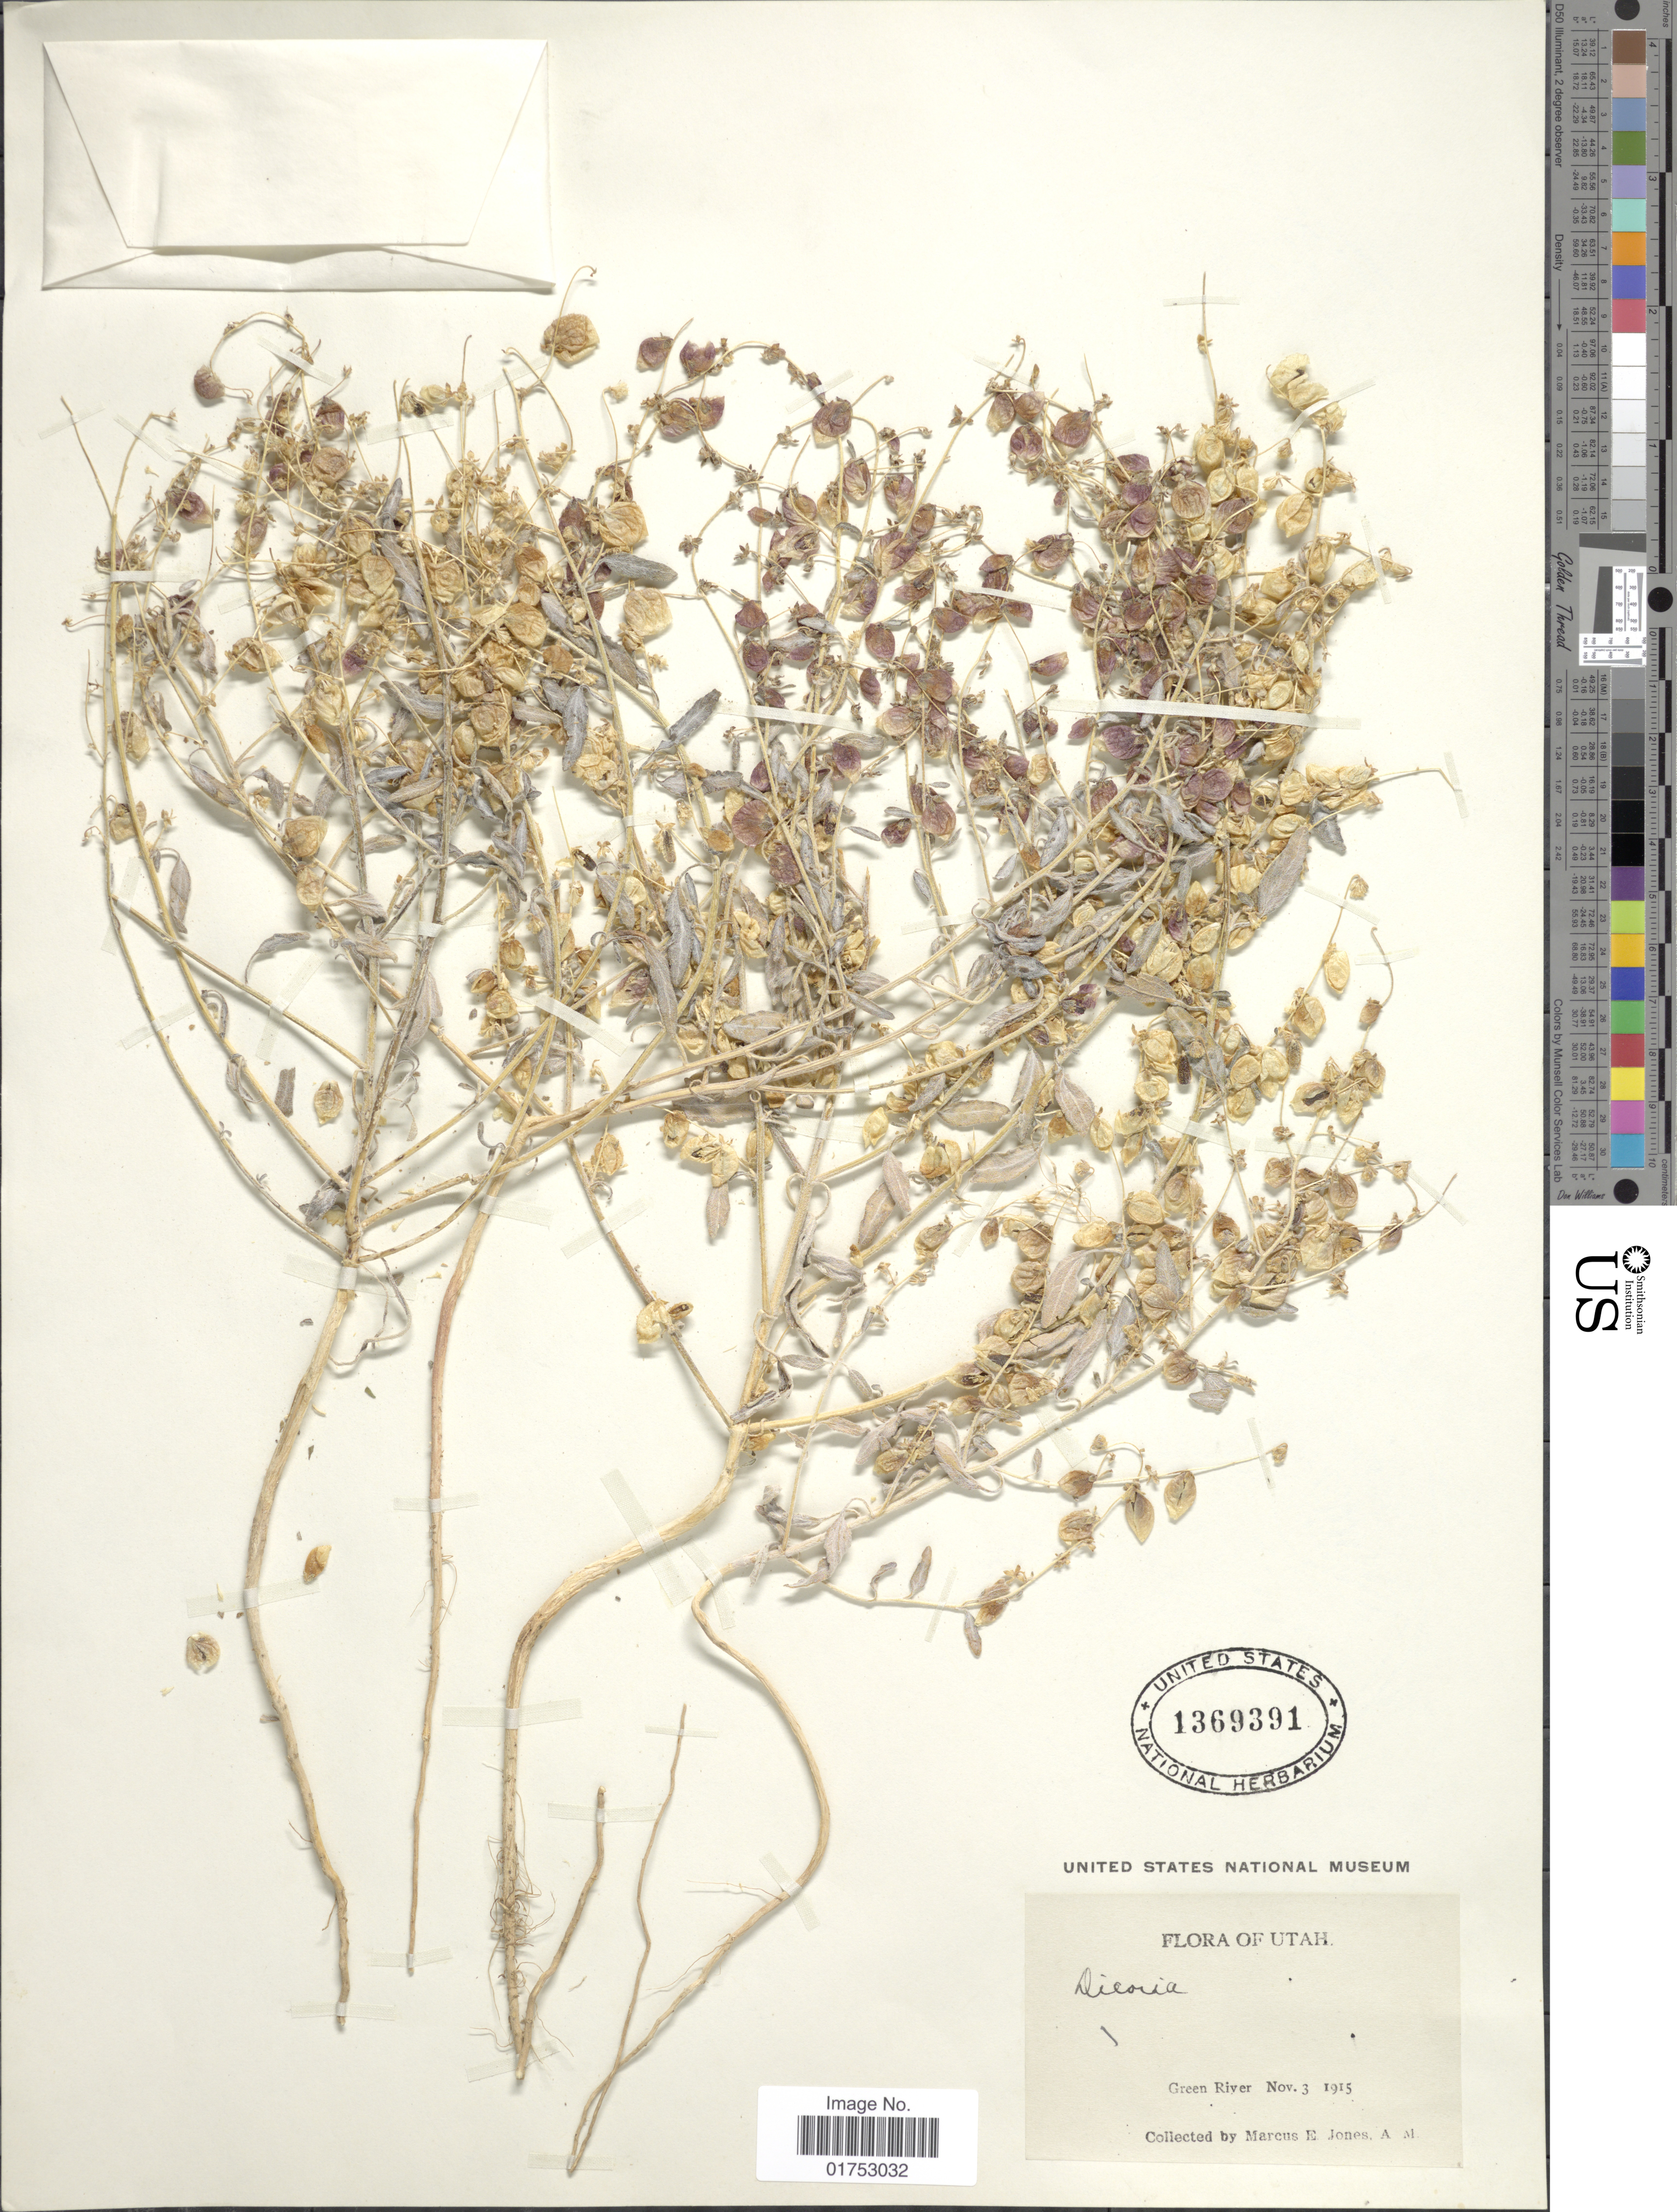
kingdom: Plantae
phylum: Tracheophyta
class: Magnoliopsida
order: Asterales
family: Asteraceae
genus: Dicoria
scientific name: Dicoria wetherilli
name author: Eastw.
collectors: M. E. Jones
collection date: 1915-11-03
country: United States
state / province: Utah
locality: Green River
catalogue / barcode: US 1369391